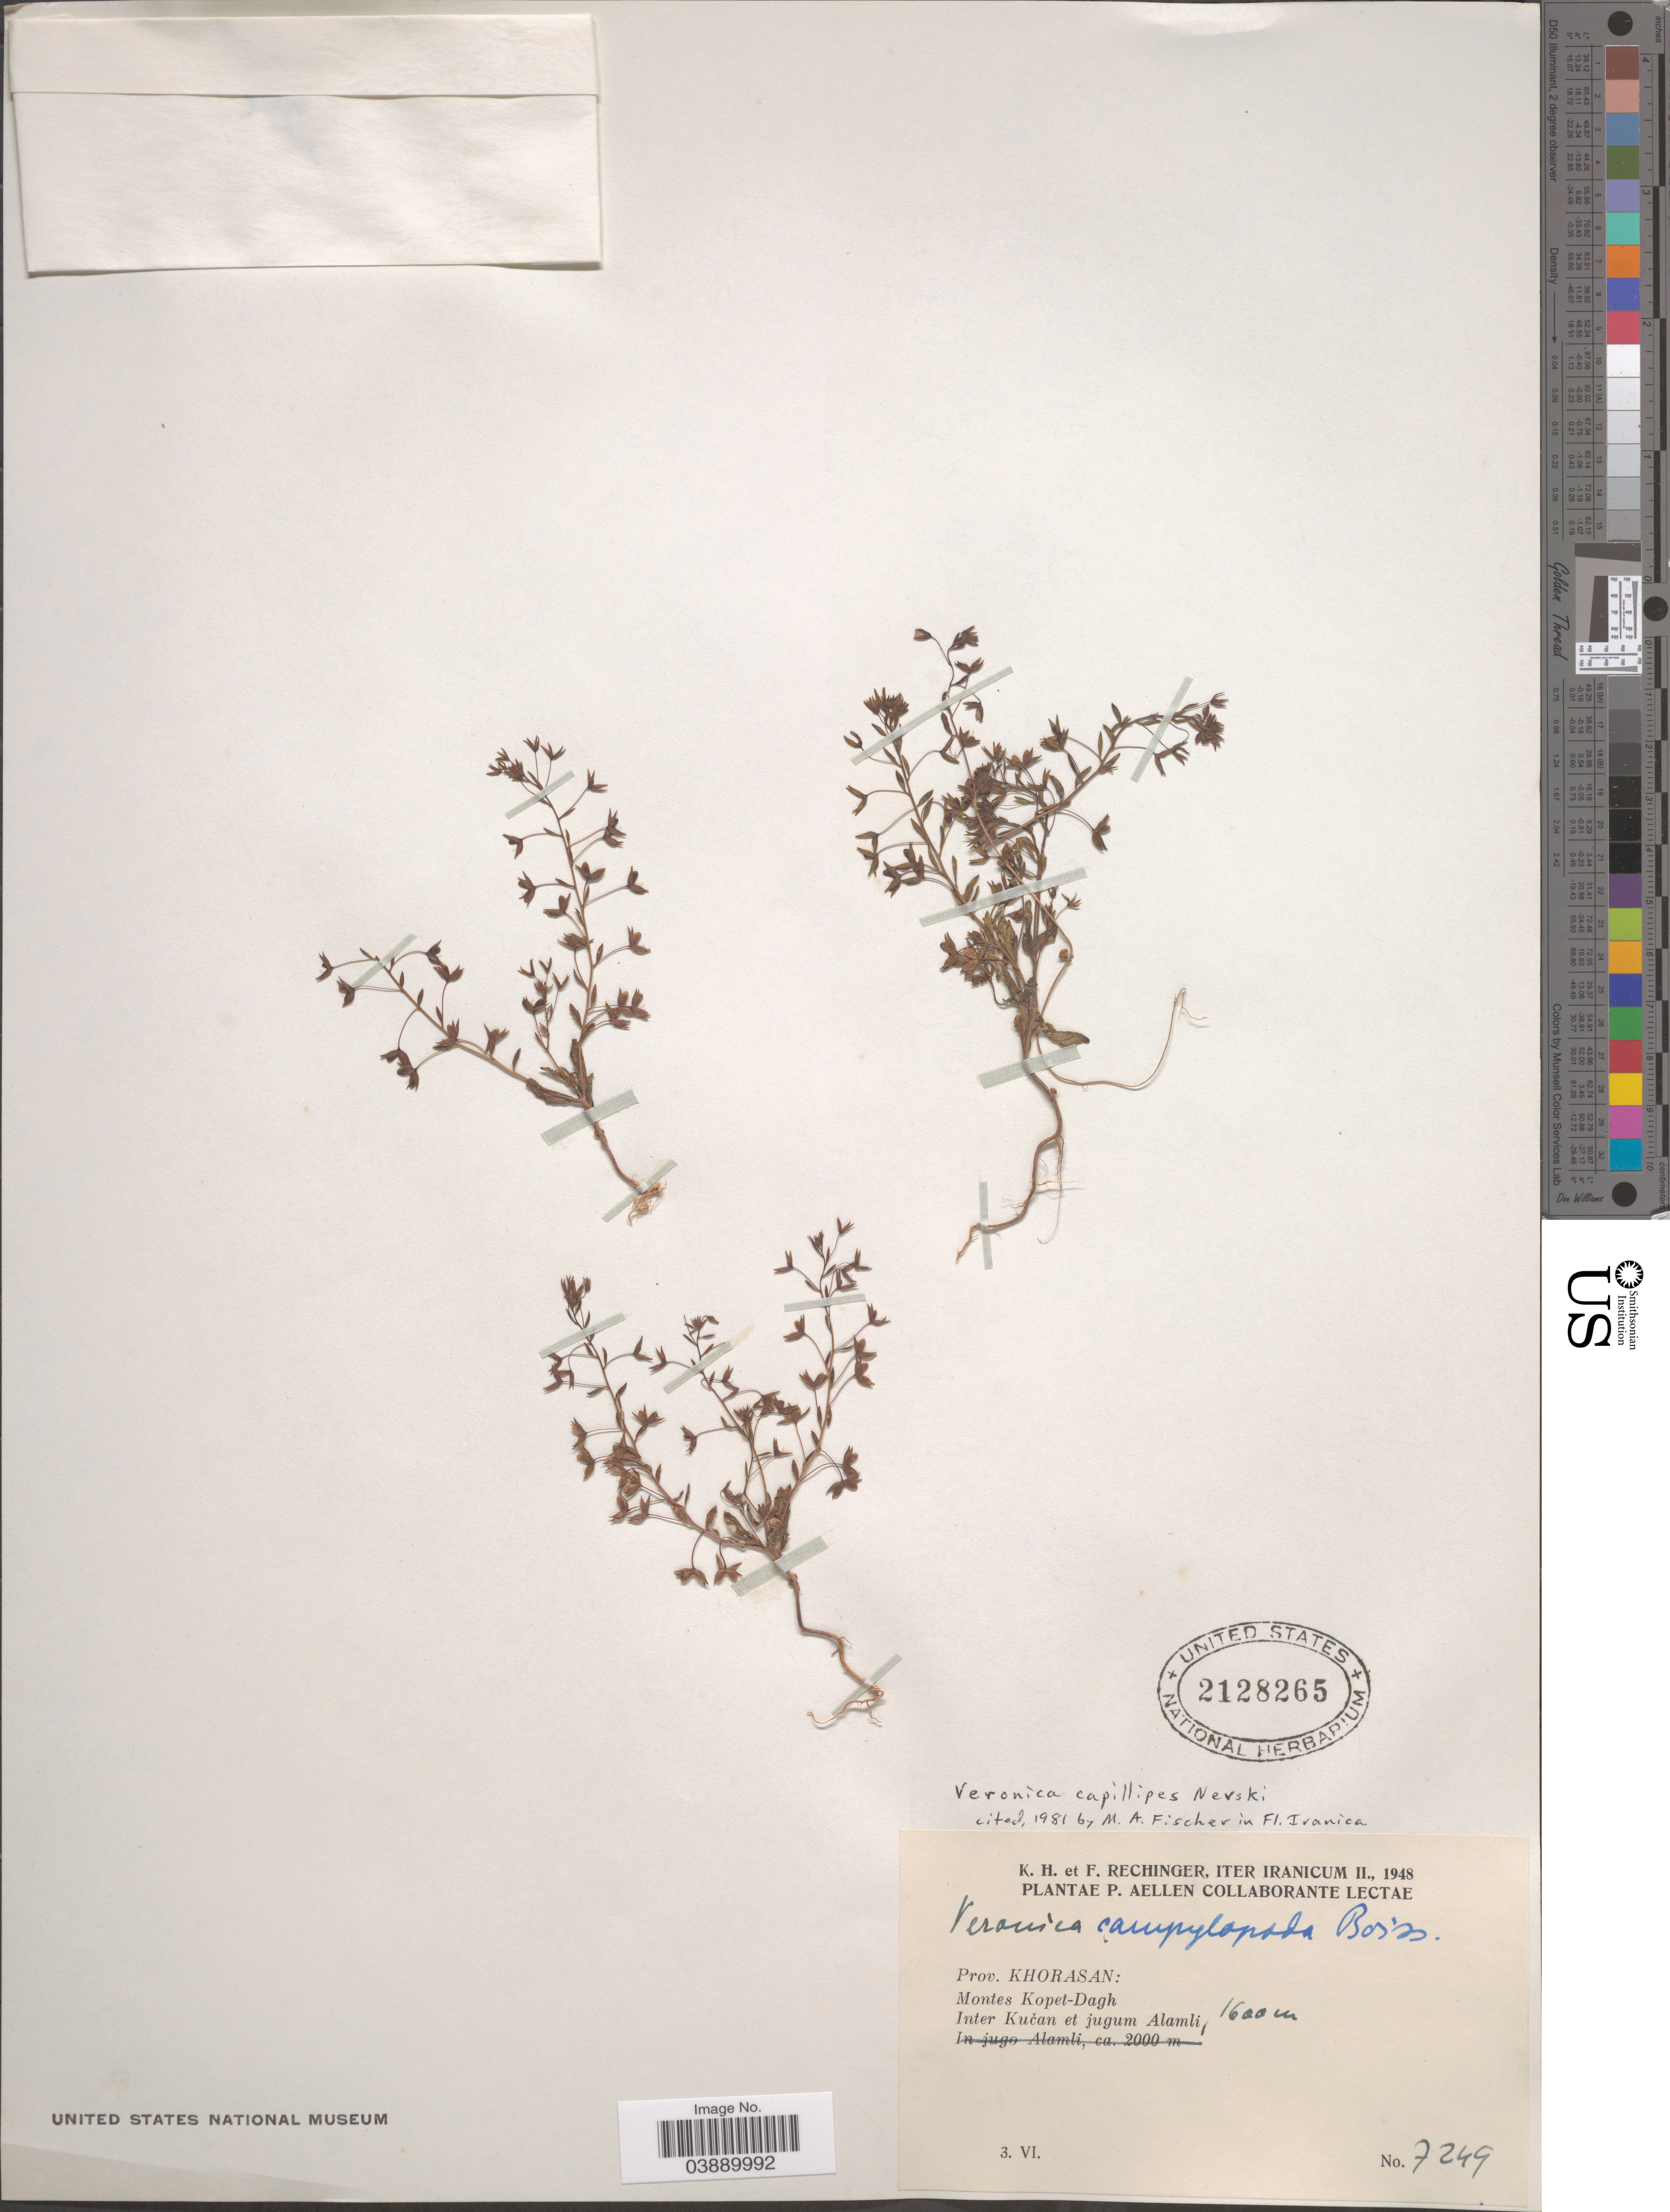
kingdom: Plantae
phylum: Tracheophyta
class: Magnoliopsida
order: Lamiales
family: Plantaginaceae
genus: Veronica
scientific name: Veronica capillipes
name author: Nevski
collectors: K. H. Rechinger & F. Rechinger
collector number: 7249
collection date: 1948-06-03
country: Iran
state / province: Khorasan [obsolete]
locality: Montes Kopet-Dagh. Inter Kucan et jugum Alamli.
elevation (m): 1600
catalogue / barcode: US 2128265